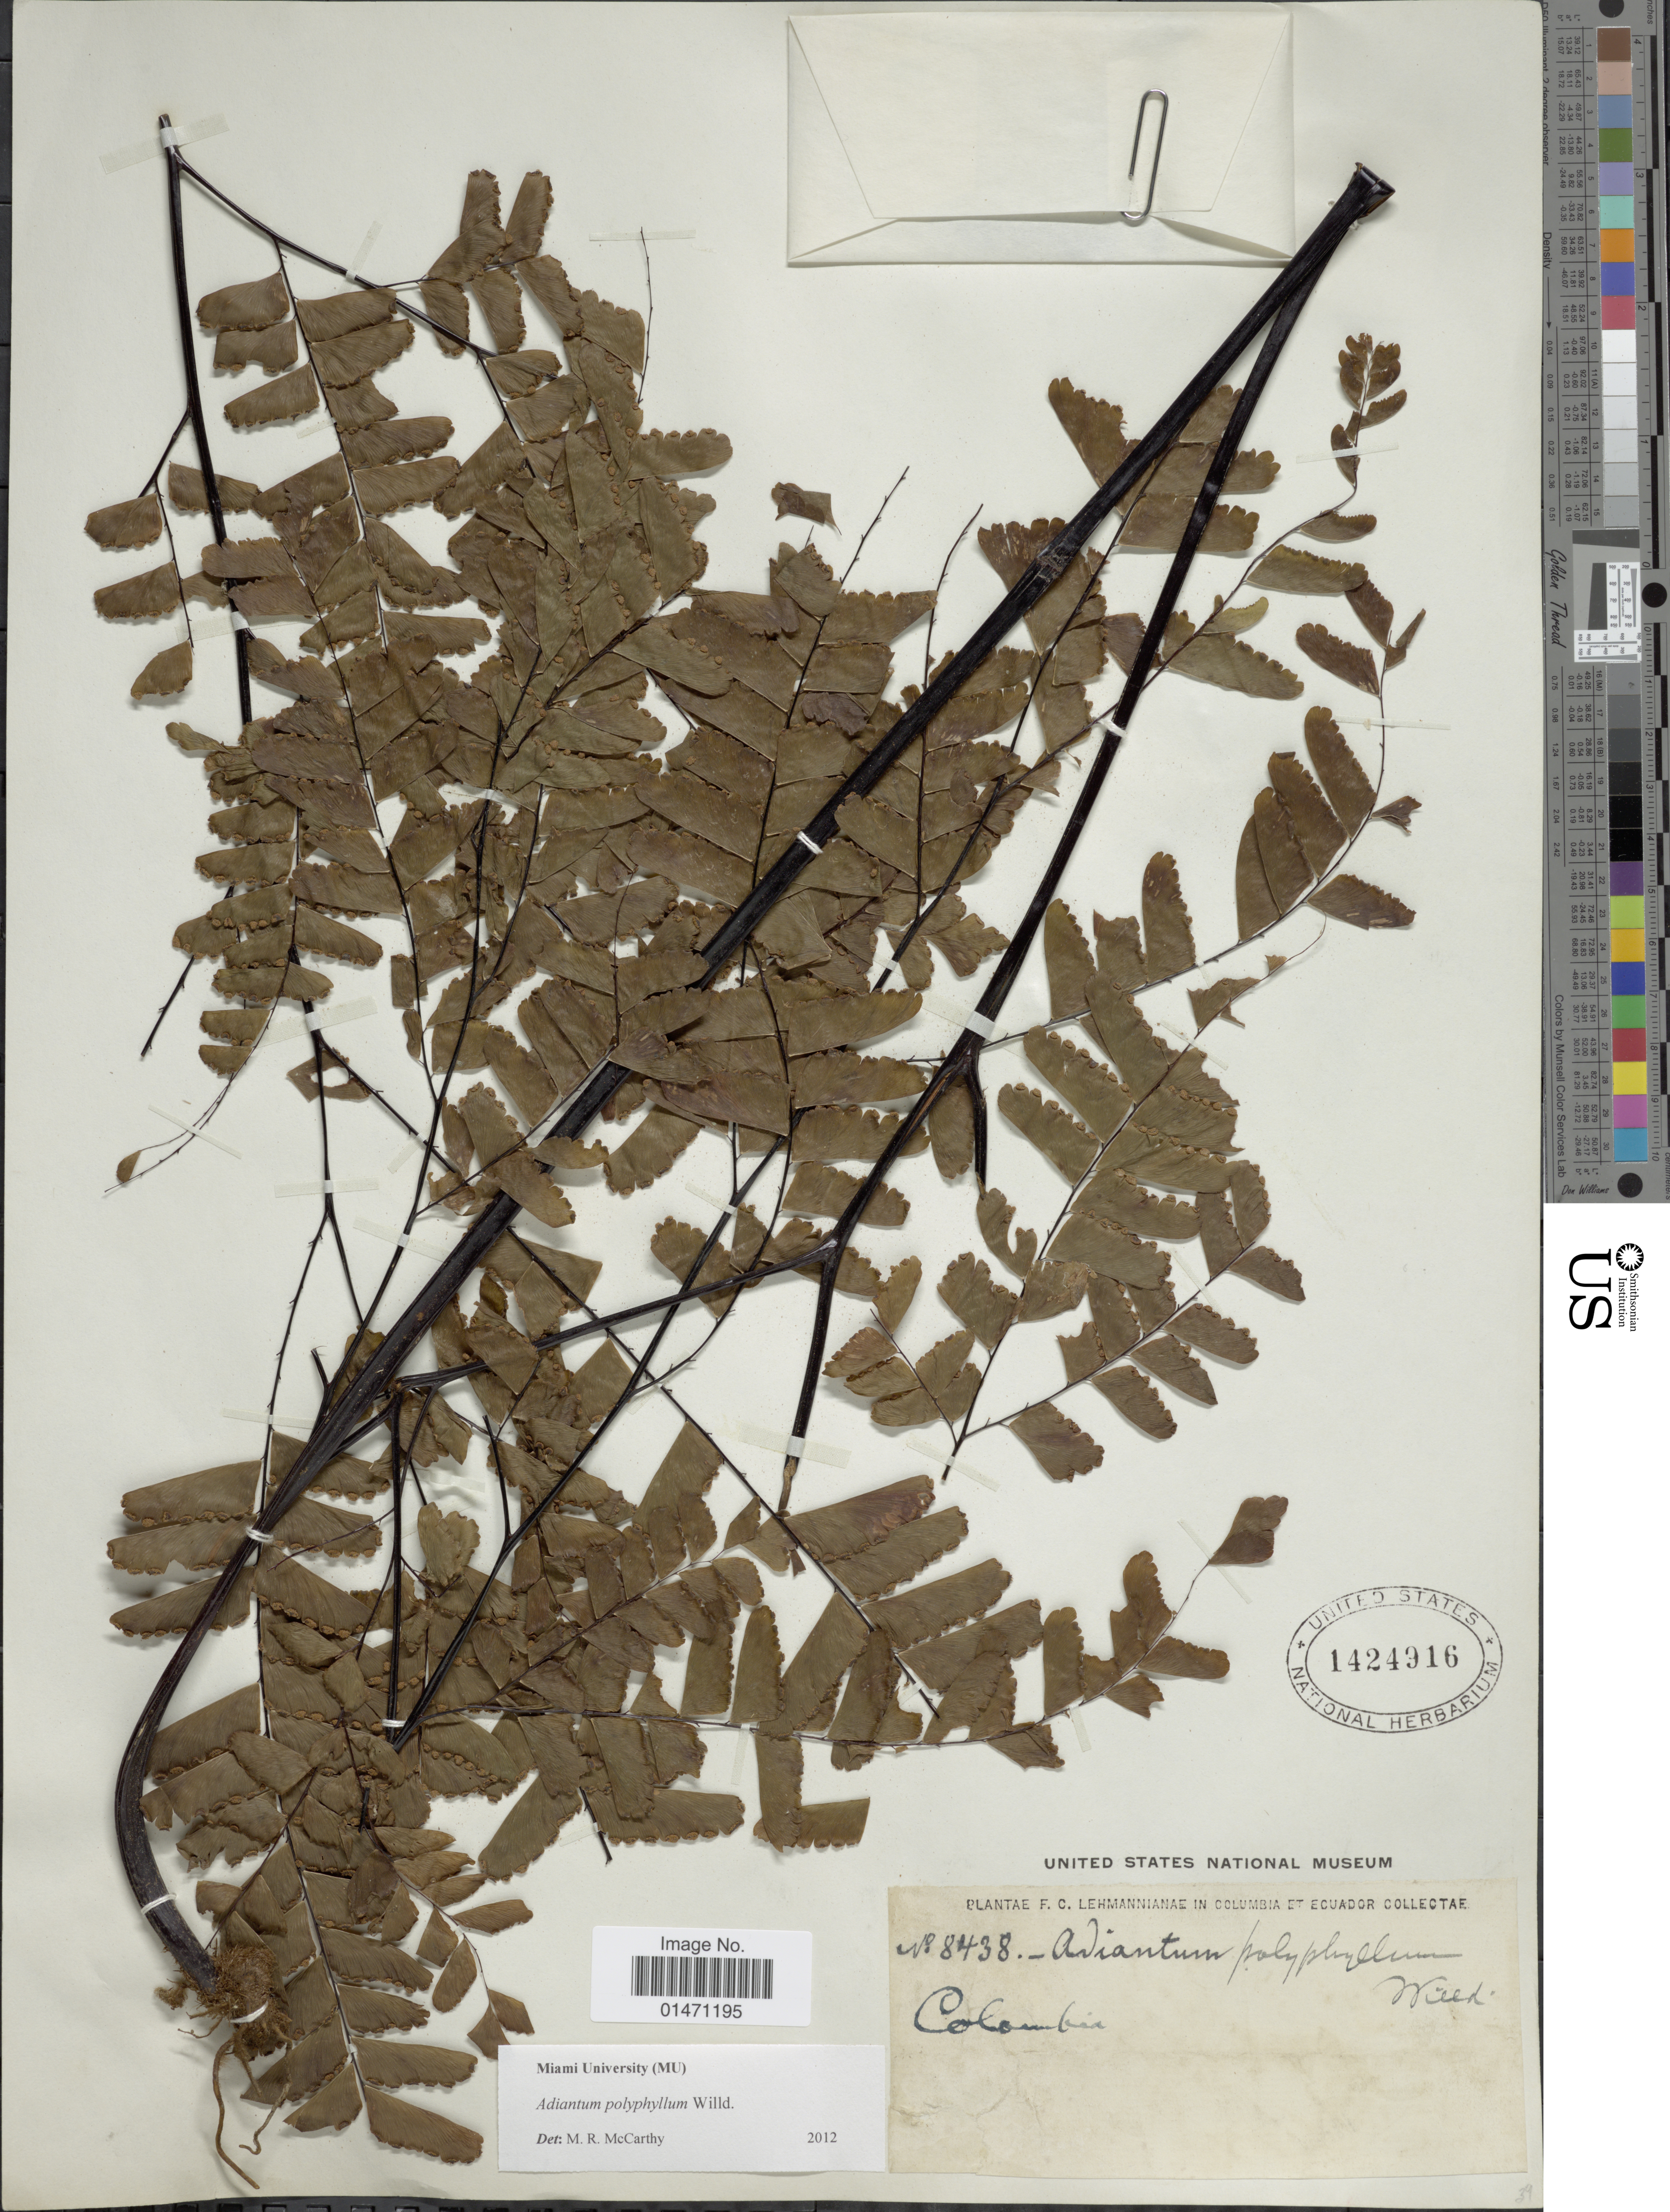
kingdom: Plantae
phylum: Tracheophyta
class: Polypodiopsida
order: Polypodiales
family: Pteridaceae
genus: Adiantum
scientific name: Adiantum polyphyllum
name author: Willd.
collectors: F. C. Lehmann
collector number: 8438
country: Colombia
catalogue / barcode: US 1424916